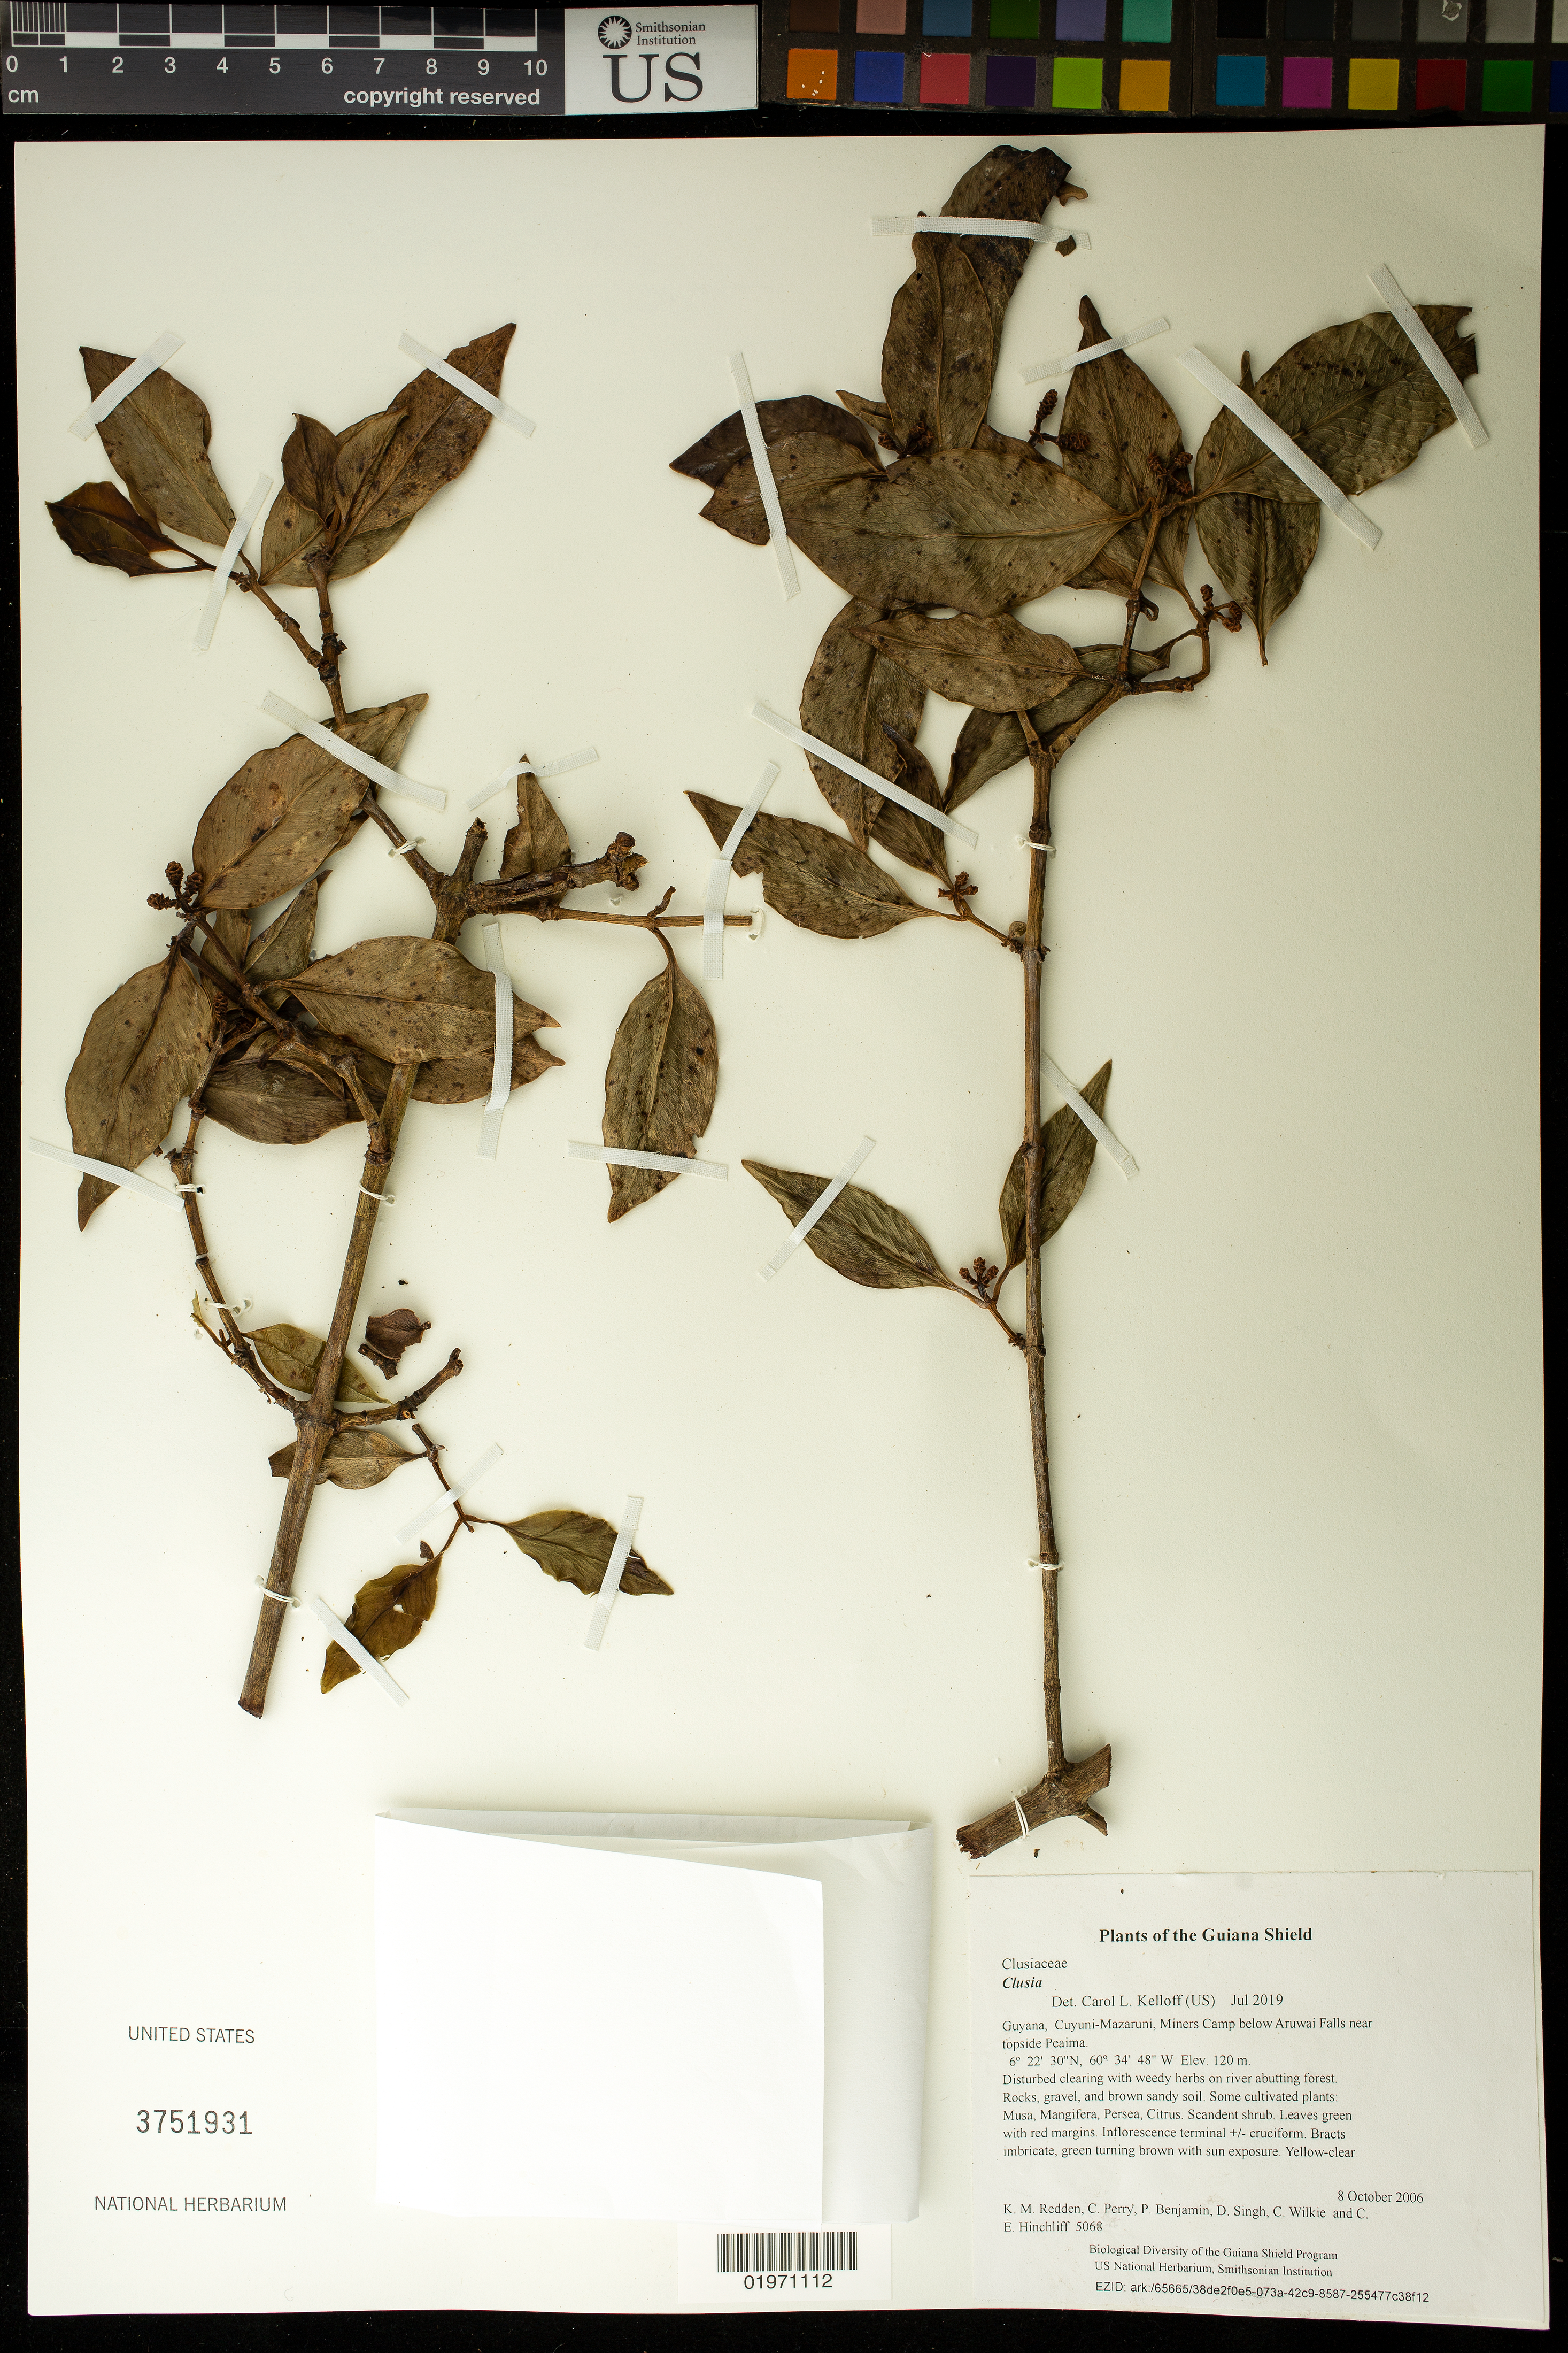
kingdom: Plantae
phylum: Tracheophyta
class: Magnoliopsida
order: Malpighiales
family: Clusiaceae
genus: Clusia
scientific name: Clusia sp.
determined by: Kelloff, Carol L., (US), Smithsonian Institution - National Museum of Natural History (UNITED STATES)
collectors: K. M. Redden, C. Perry, P. Benjamin, D. Singh, C. Wilkie & C. E. Hinchliff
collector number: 5068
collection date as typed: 8 October 2006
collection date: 2006-10-08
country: Guyana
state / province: Cuyuni-Mazaruni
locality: Miners Camp below Arawai Falls near topside Peaima.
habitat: Disturbed clearing with weedy herbs on river abutting forest. Rocks, gravel, and brown sandy soil. Some cultivated plants: Musa, Mangifera, Persea, Citrus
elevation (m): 120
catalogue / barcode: US 3751931